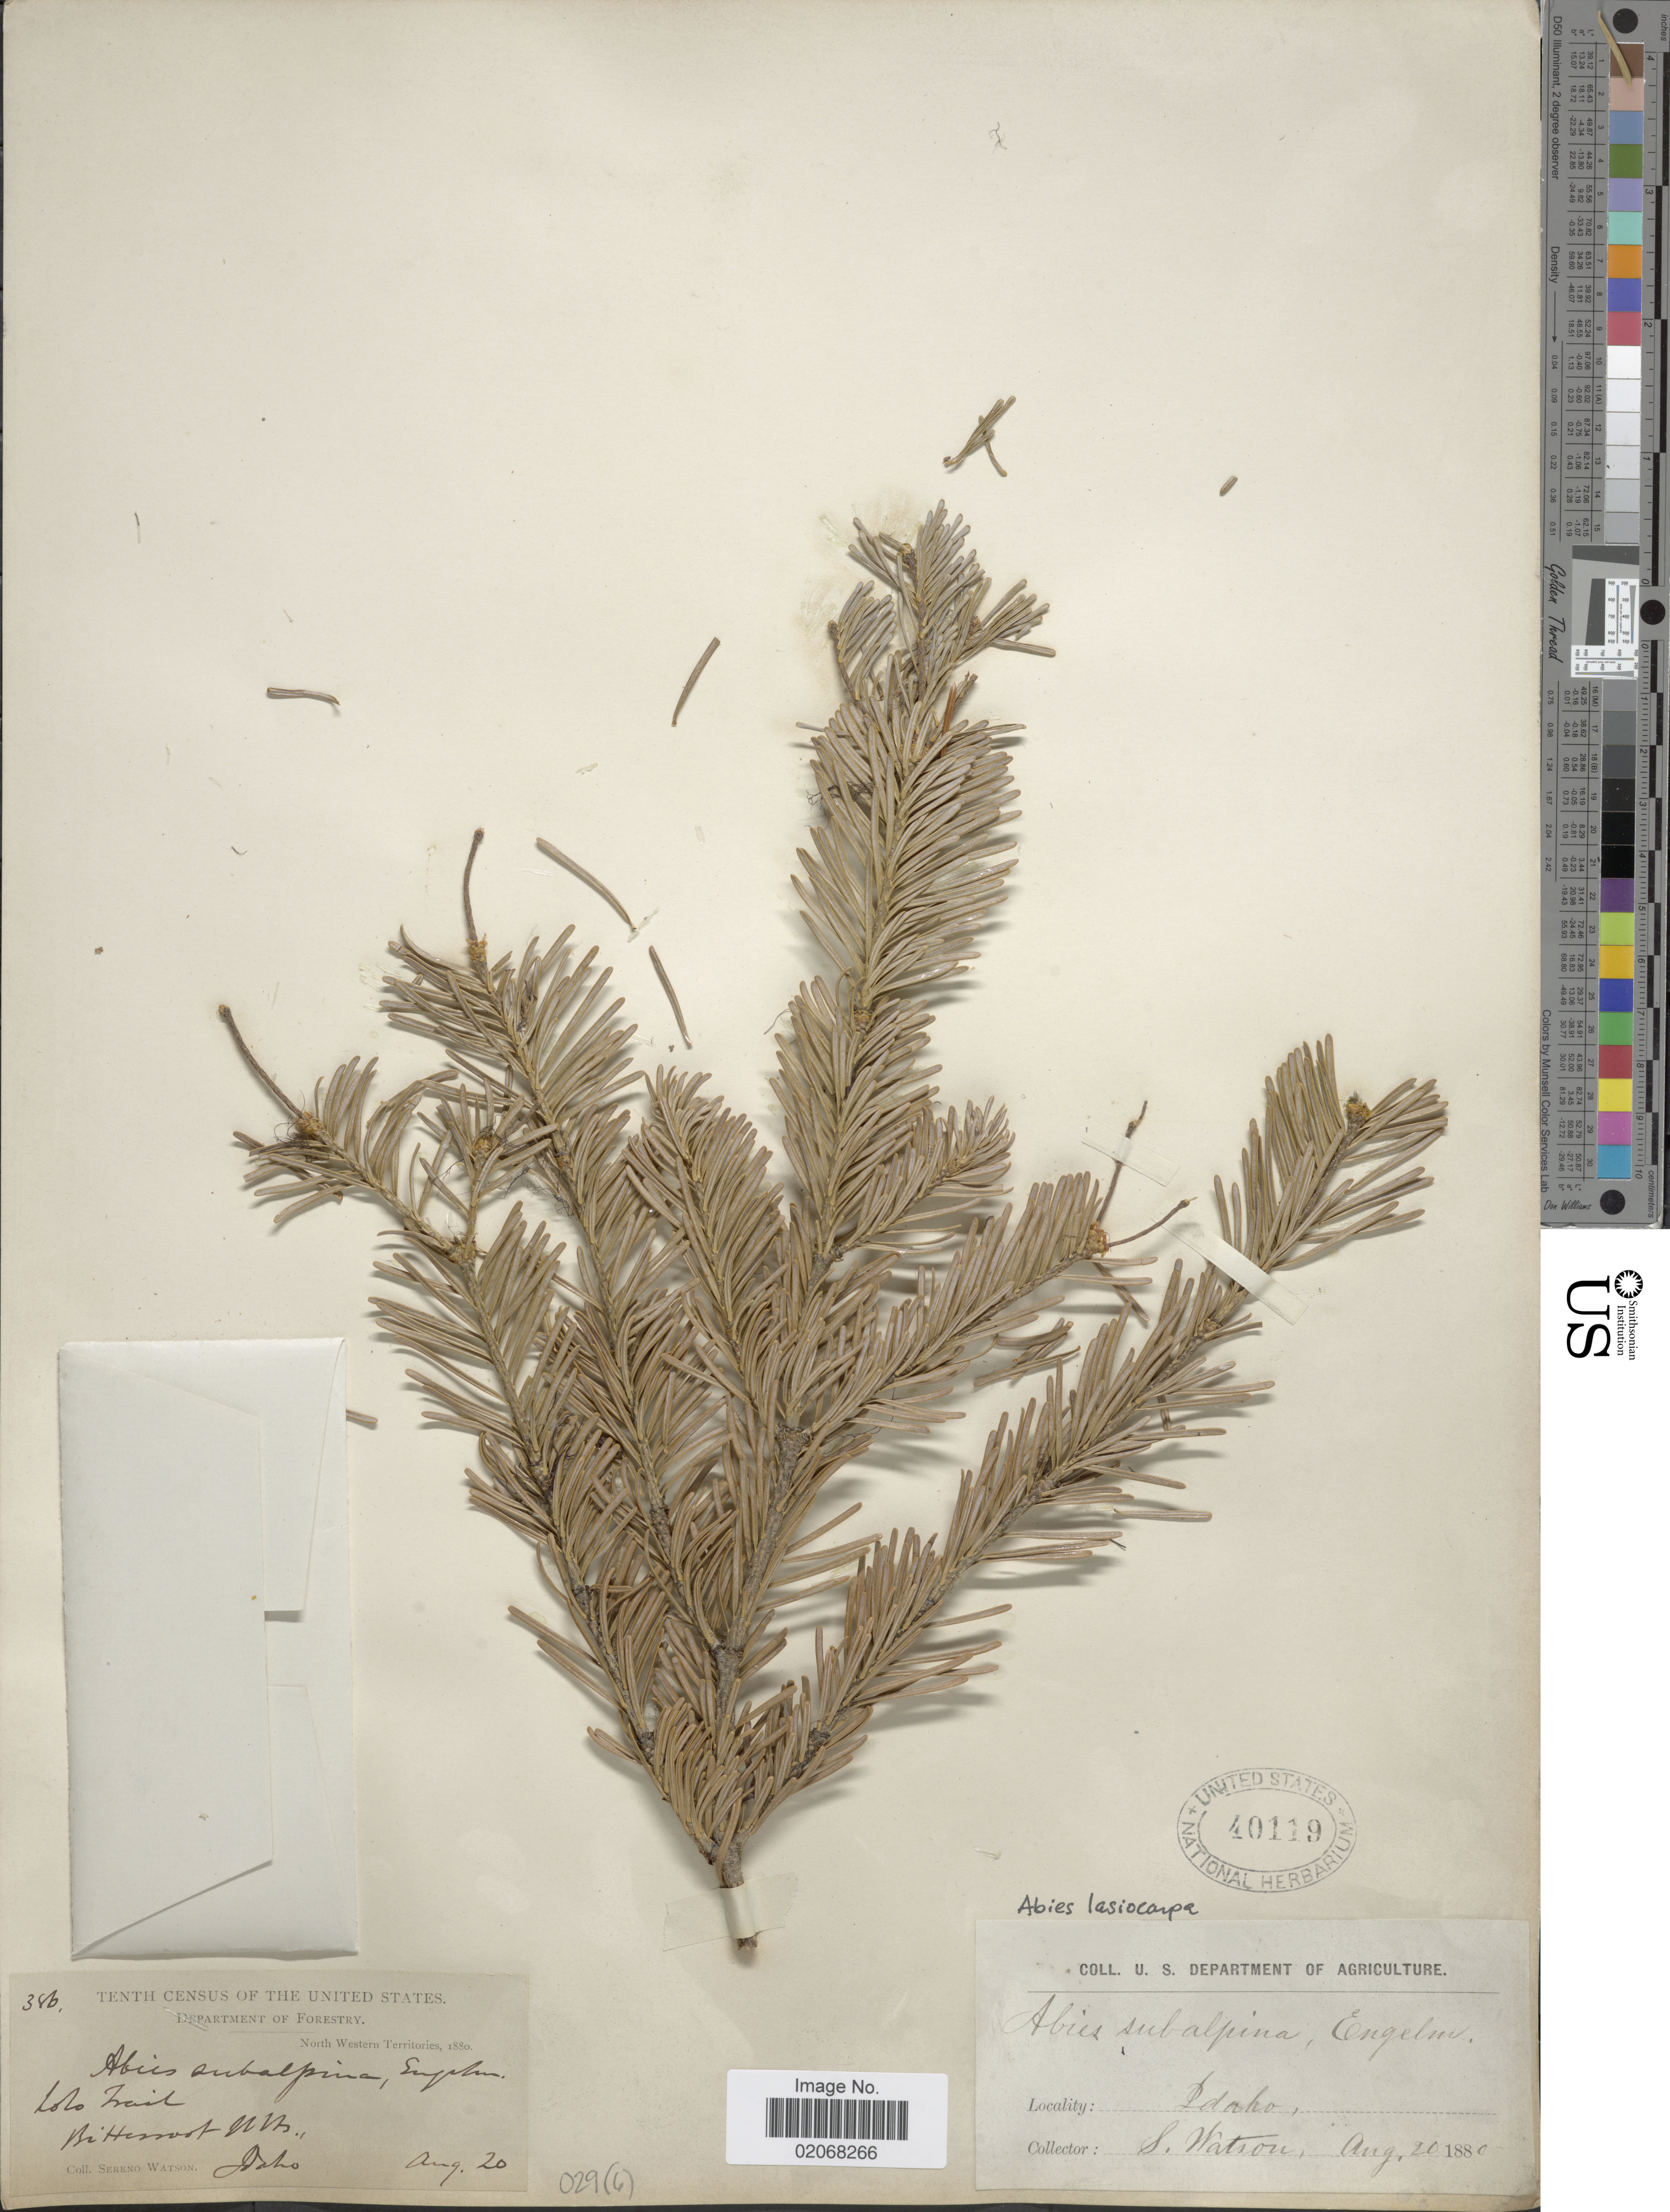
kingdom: Plantae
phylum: Tracheophyta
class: Pinopsida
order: Pinales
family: Pinaceae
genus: Abies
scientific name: Abies lasiocarpa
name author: (Hook.) Nutt.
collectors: S. Watson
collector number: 38b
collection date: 1880-08-20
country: United States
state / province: Idaho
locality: North Western Territories, Lolo Trail, Bitterroot Mts.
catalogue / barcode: US 40119